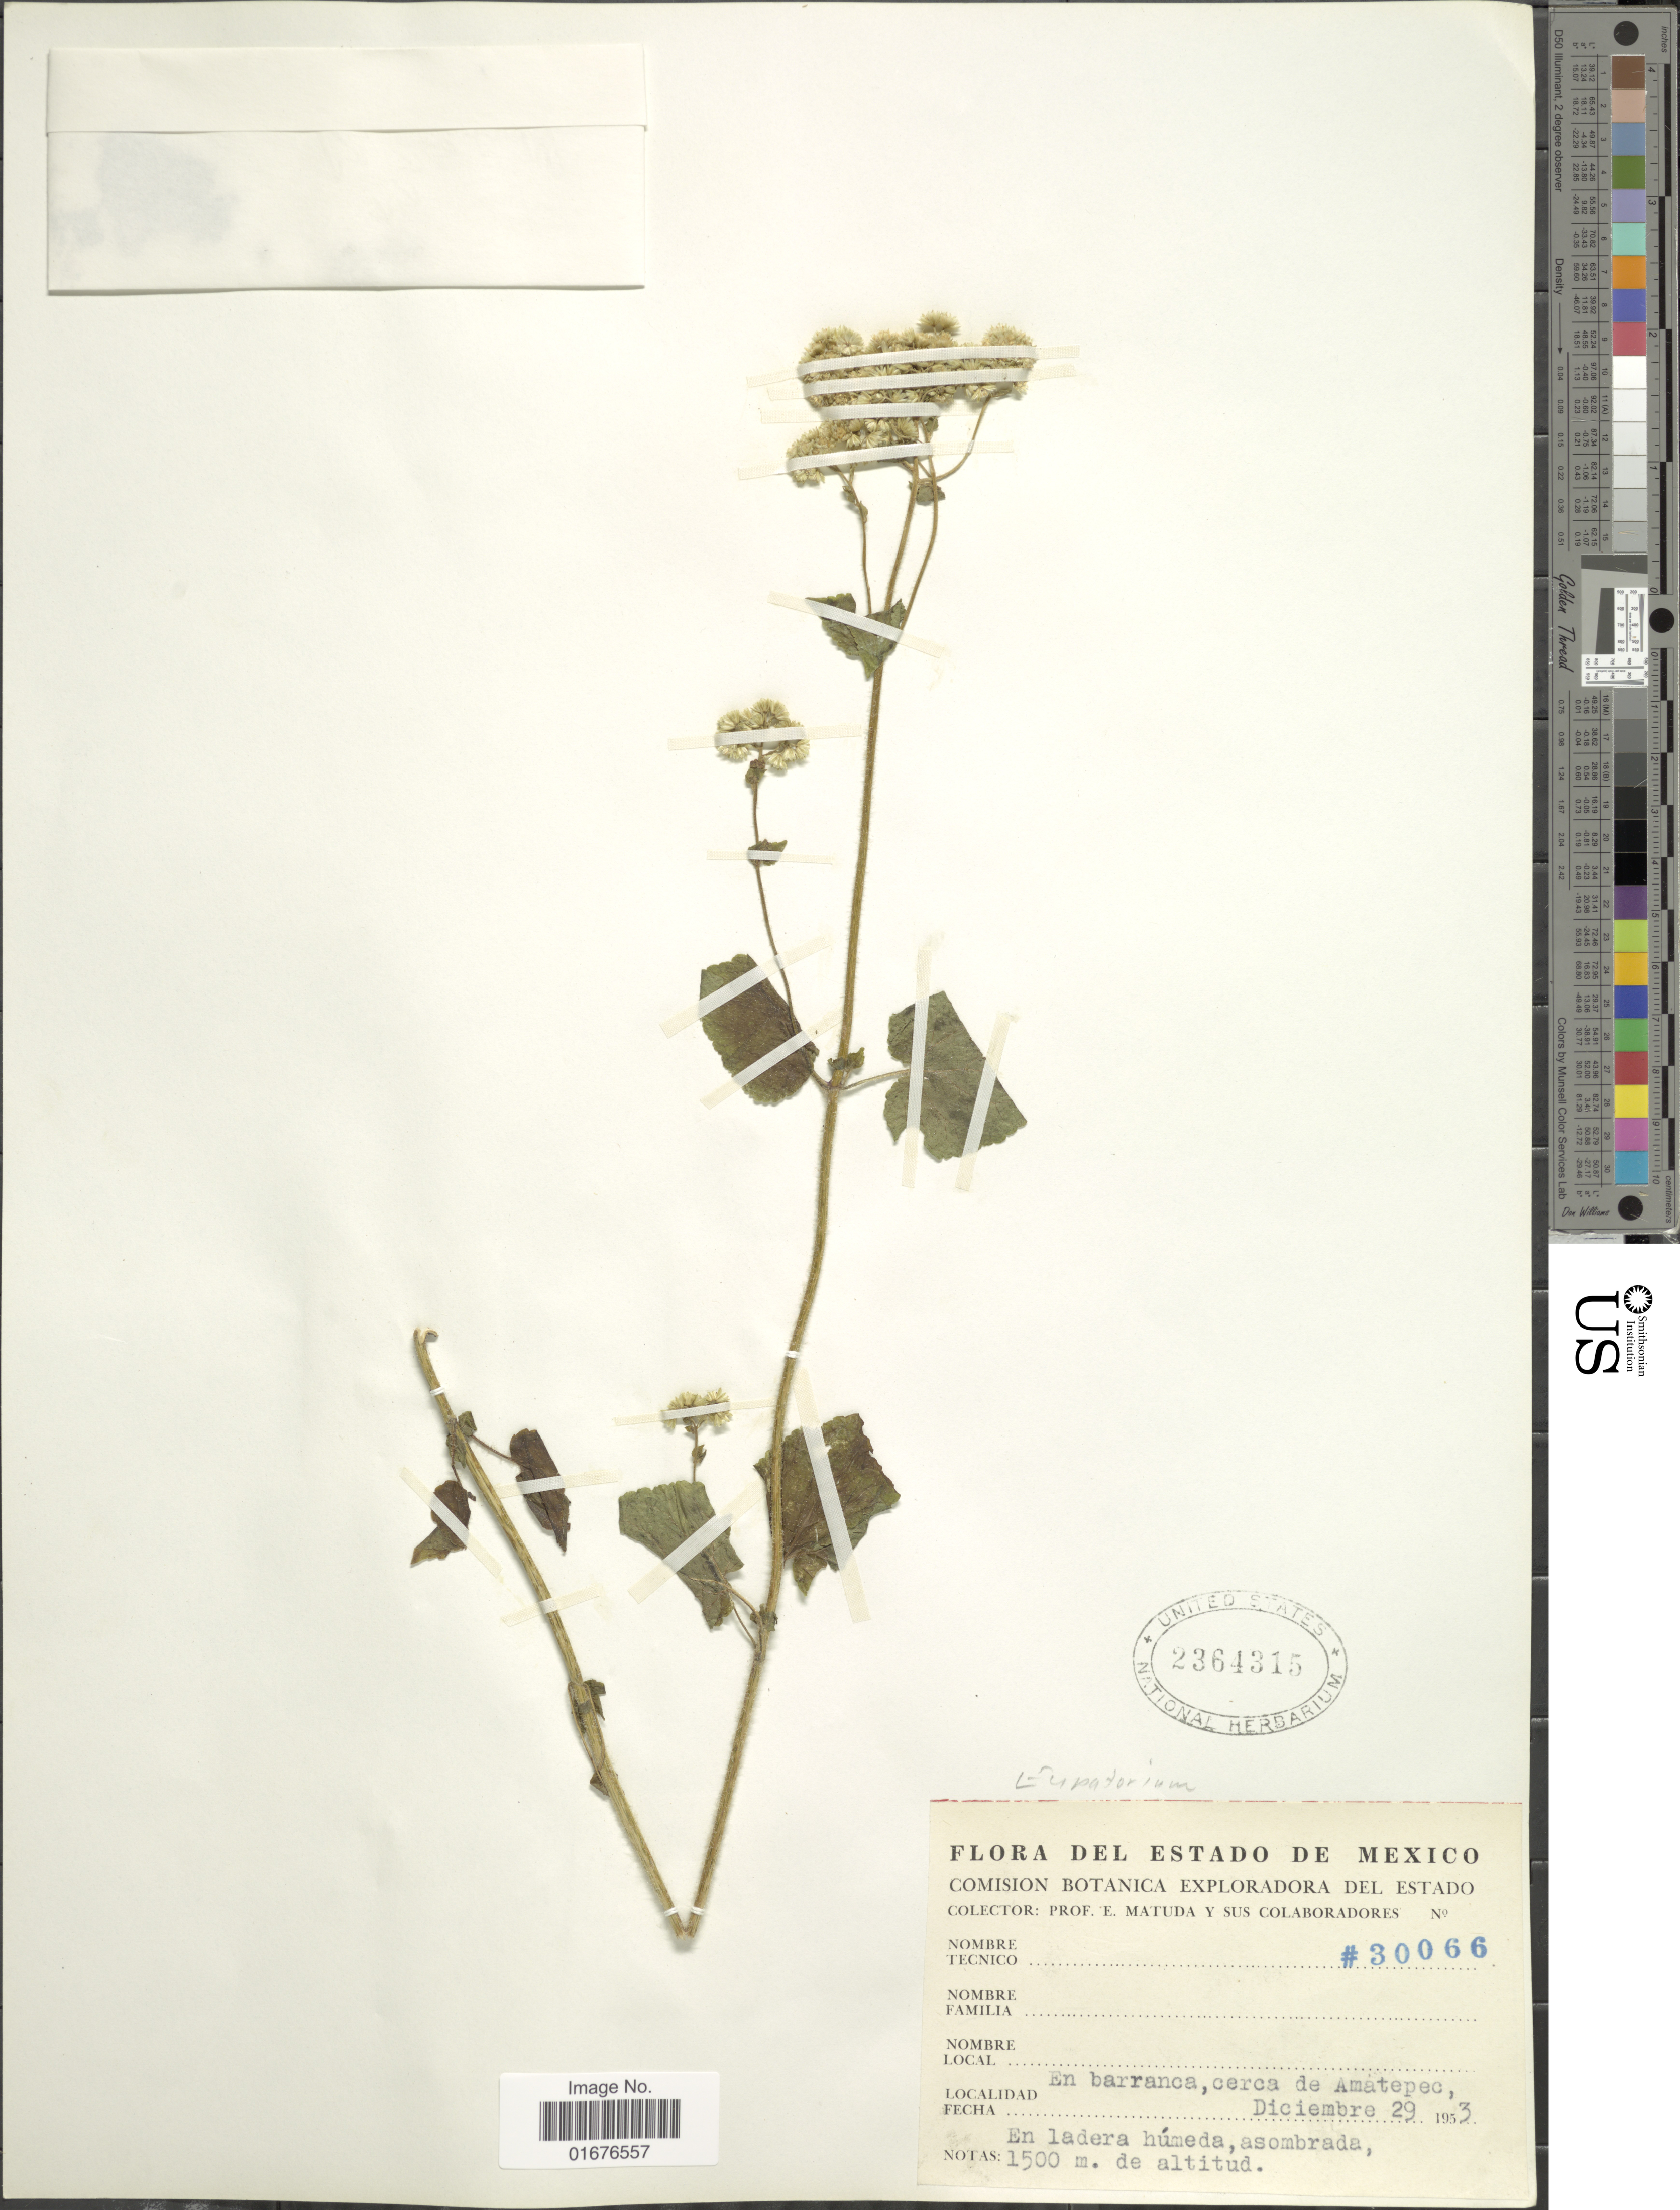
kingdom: Plantae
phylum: Tracheophyta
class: Magnoliopsida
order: Asterales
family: Asteraceae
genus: Ageratina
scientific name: Ageratina pichinchensis var. bustamenta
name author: (DC.) R.M. King & H. Rob.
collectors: E. Matuda & et al.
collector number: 30066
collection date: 1953-12-29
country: Mexico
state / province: México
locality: En barrancos, cerca de Amatepec, en ladera húmeda, asombrada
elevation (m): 1500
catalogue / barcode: US 2364315